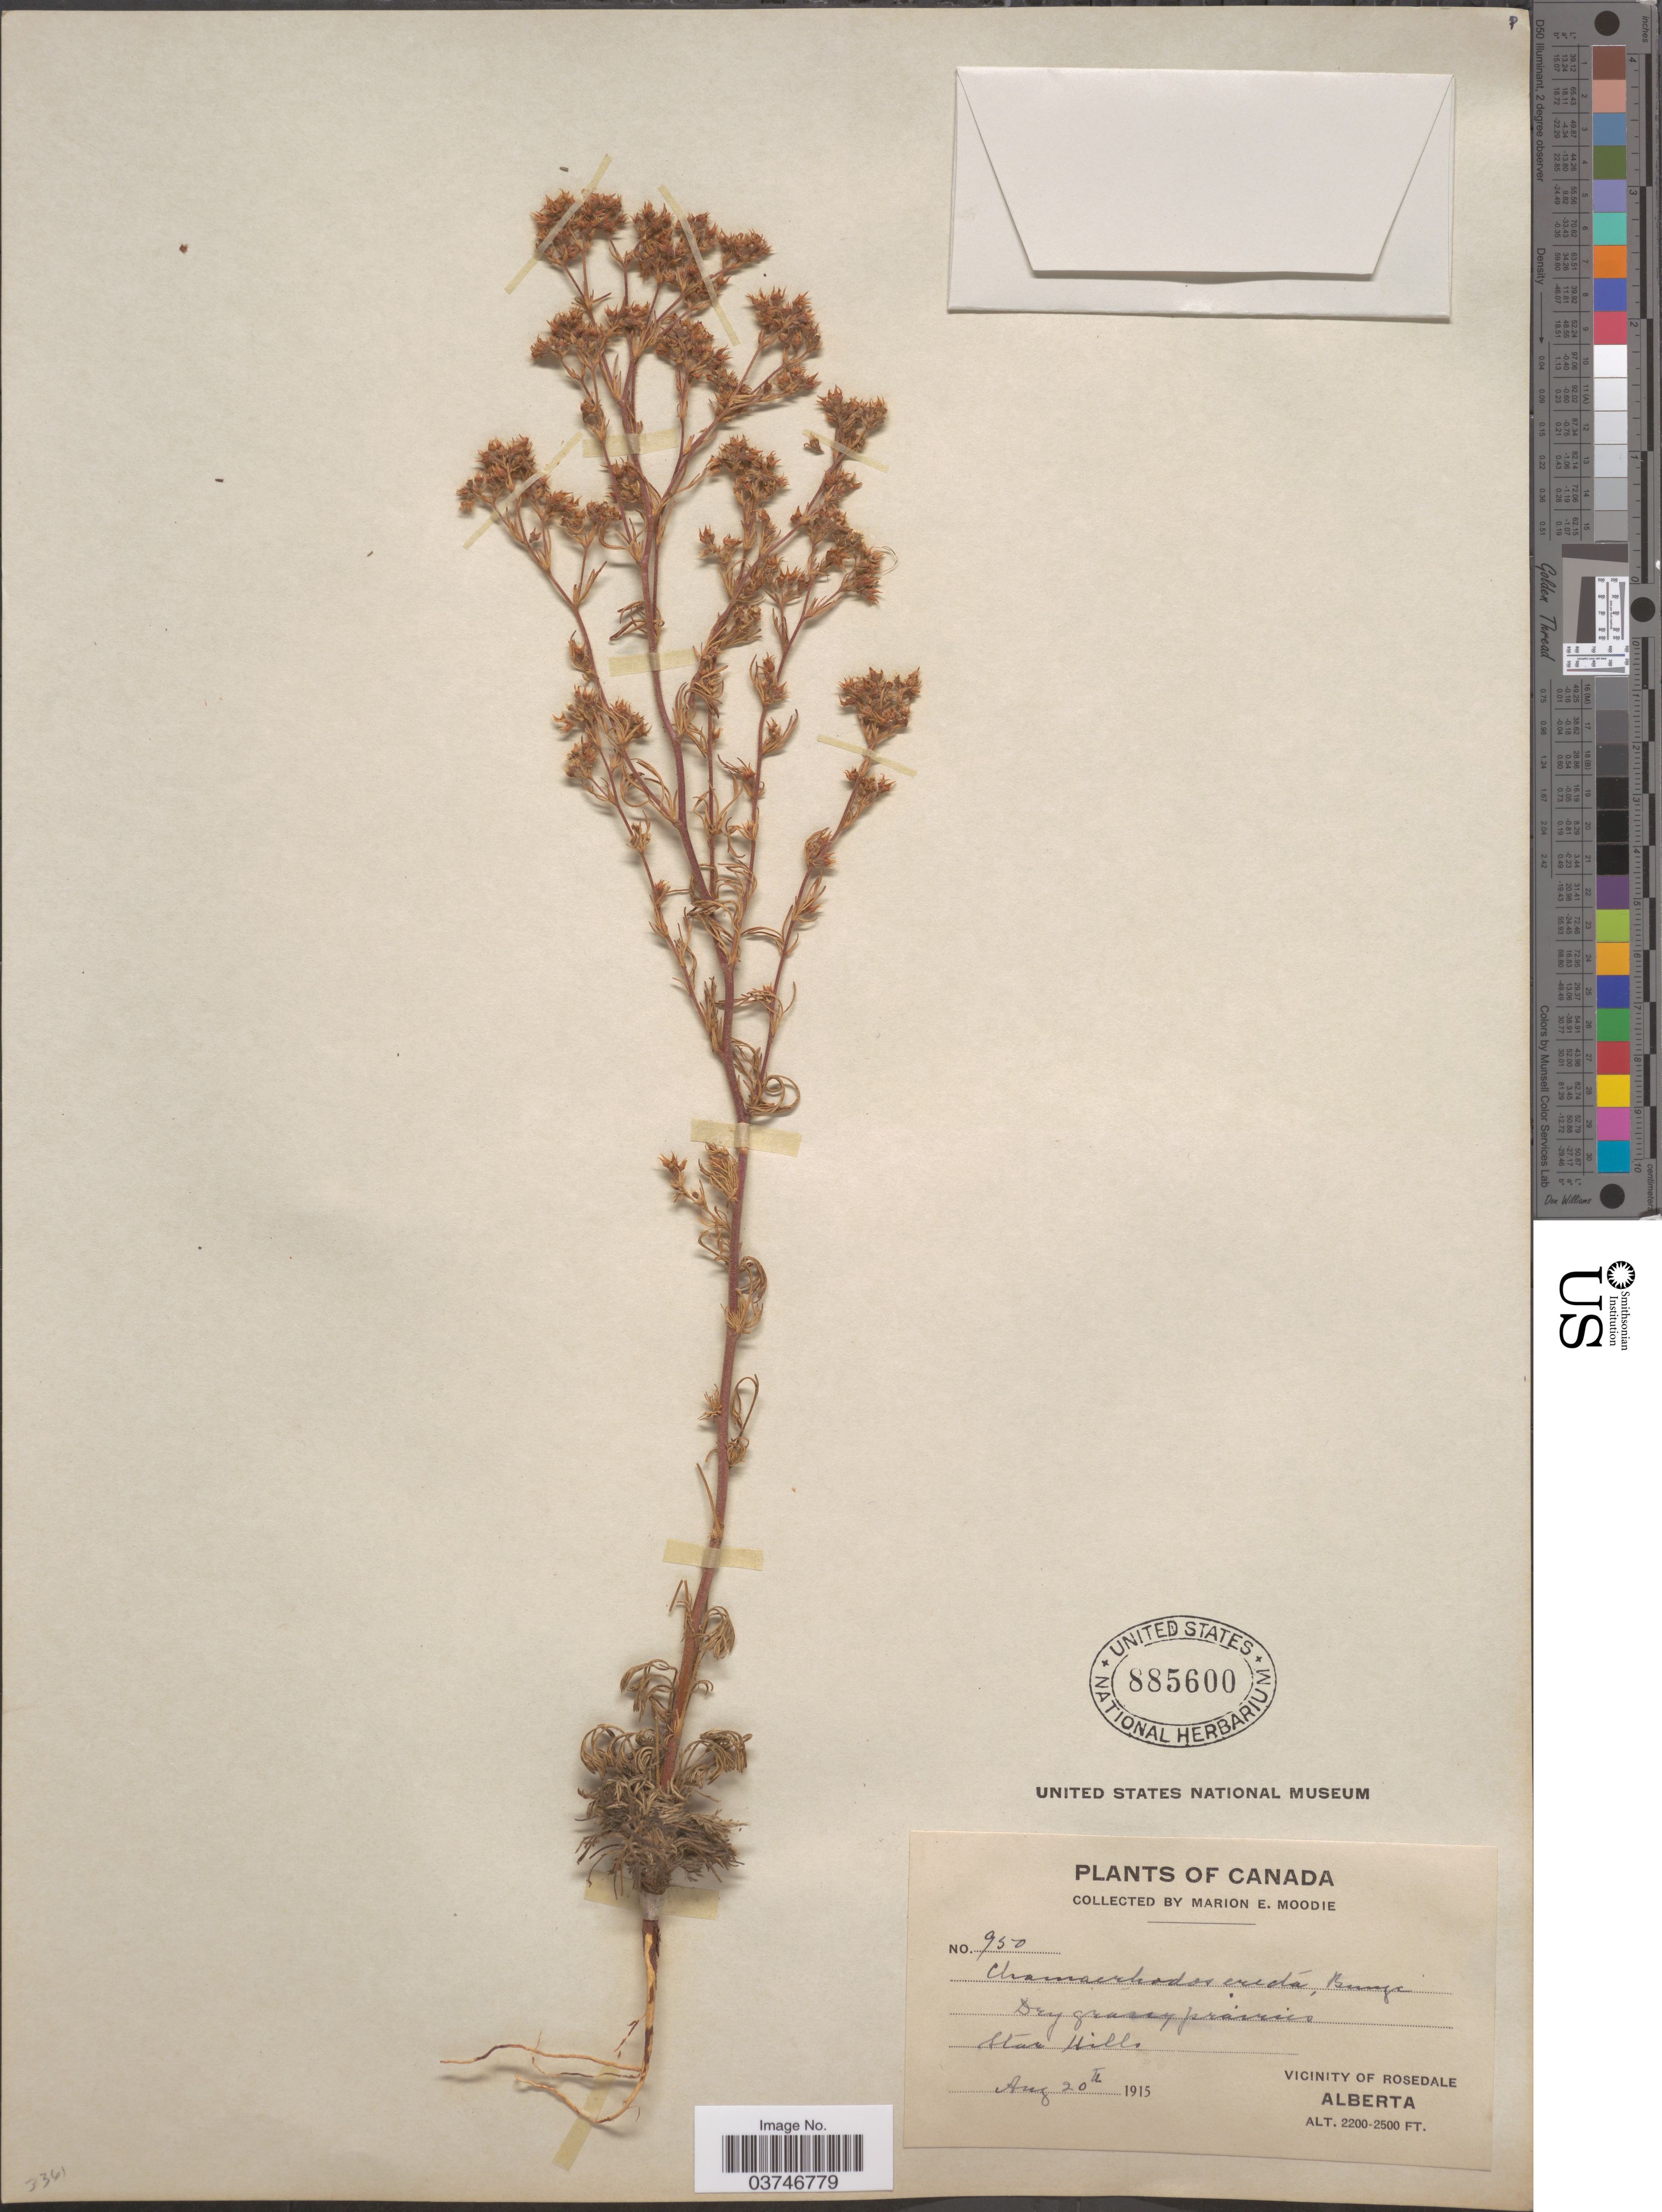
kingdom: Plantae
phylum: Tracheophyta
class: Magnoliopsida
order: Rosales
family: Rosaceae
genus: Chamaerhodos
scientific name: Chamaerhodos erecta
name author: (L.) Bunge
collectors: M. E. Moodie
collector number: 950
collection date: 1915-08-20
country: Canada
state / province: Alberta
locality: Star Hills. Vicinity of Rosedale.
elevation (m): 671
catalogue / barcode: US 885600